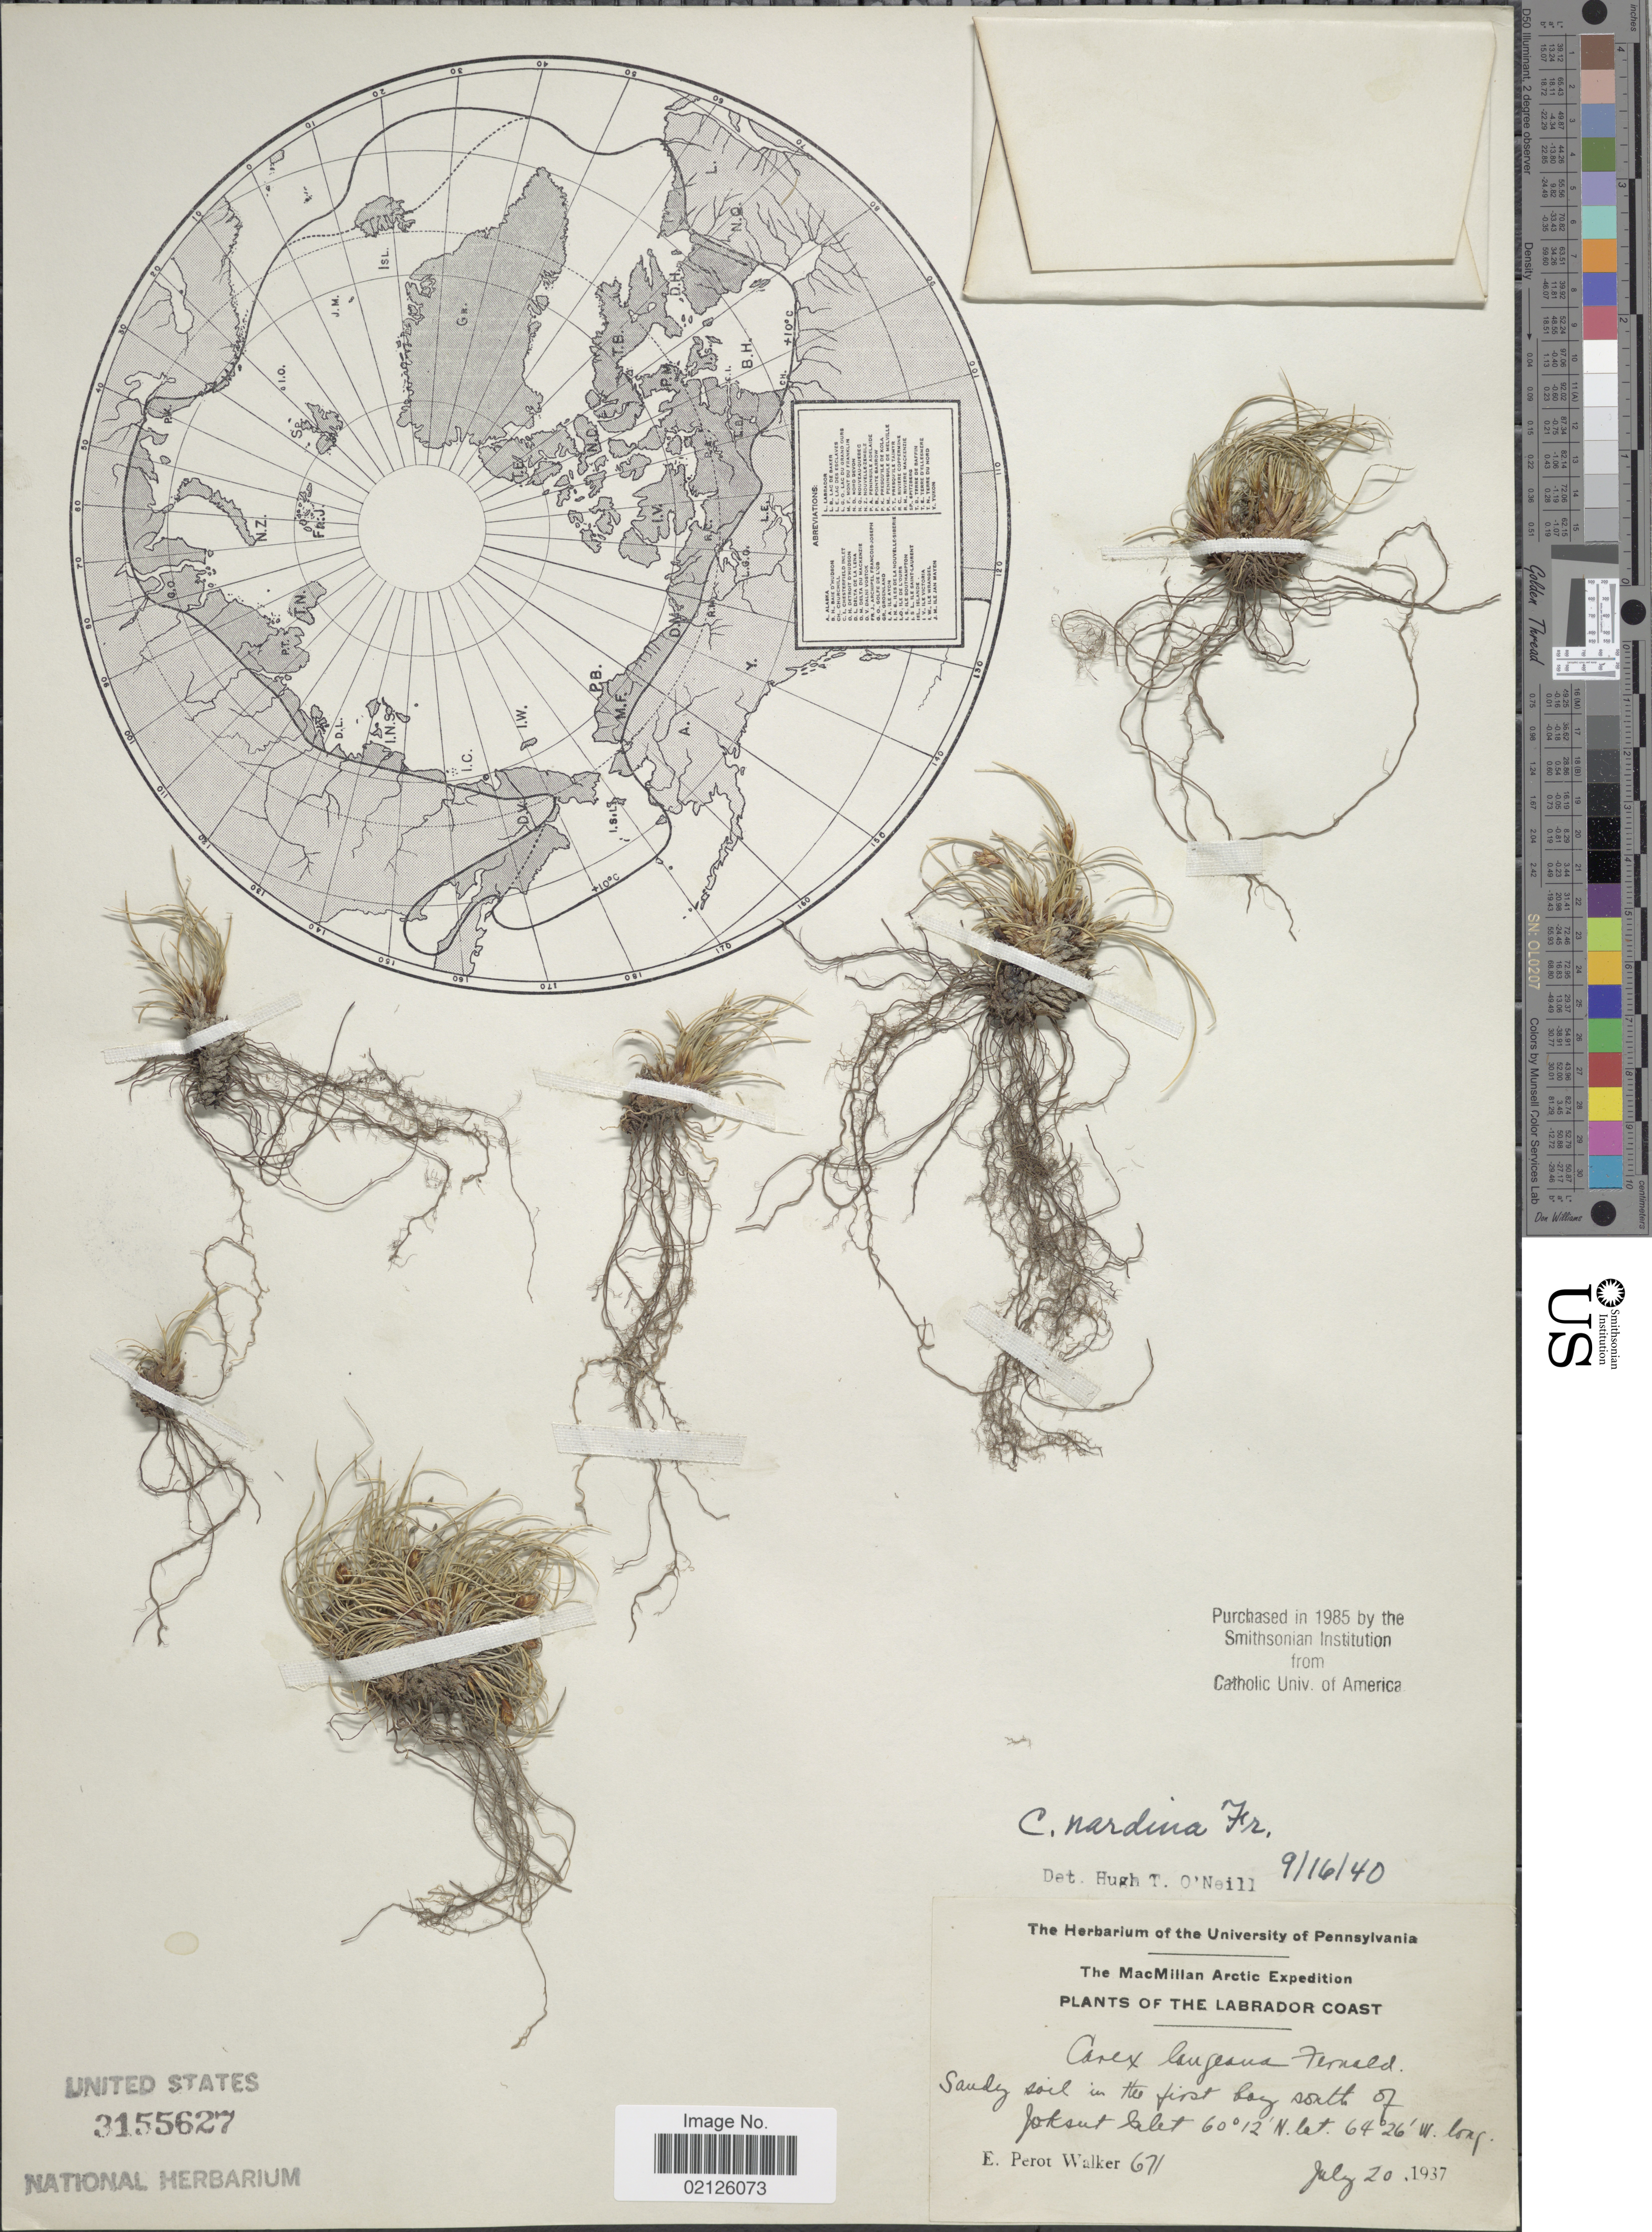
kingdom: Plantae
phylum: Tracheophyta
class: Liliopsida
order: Poales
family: Cyperaceae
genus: Carex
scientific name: Carex nardina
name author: (Hornem.) Fr.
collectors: E. P. Walker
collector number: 671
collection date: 1937-07-20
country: Canada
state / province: Newfoundland and Labrador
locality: Labrador Coast, Sandy soil in the first bay south of Joksut Inlet.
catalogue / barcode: US 3155627